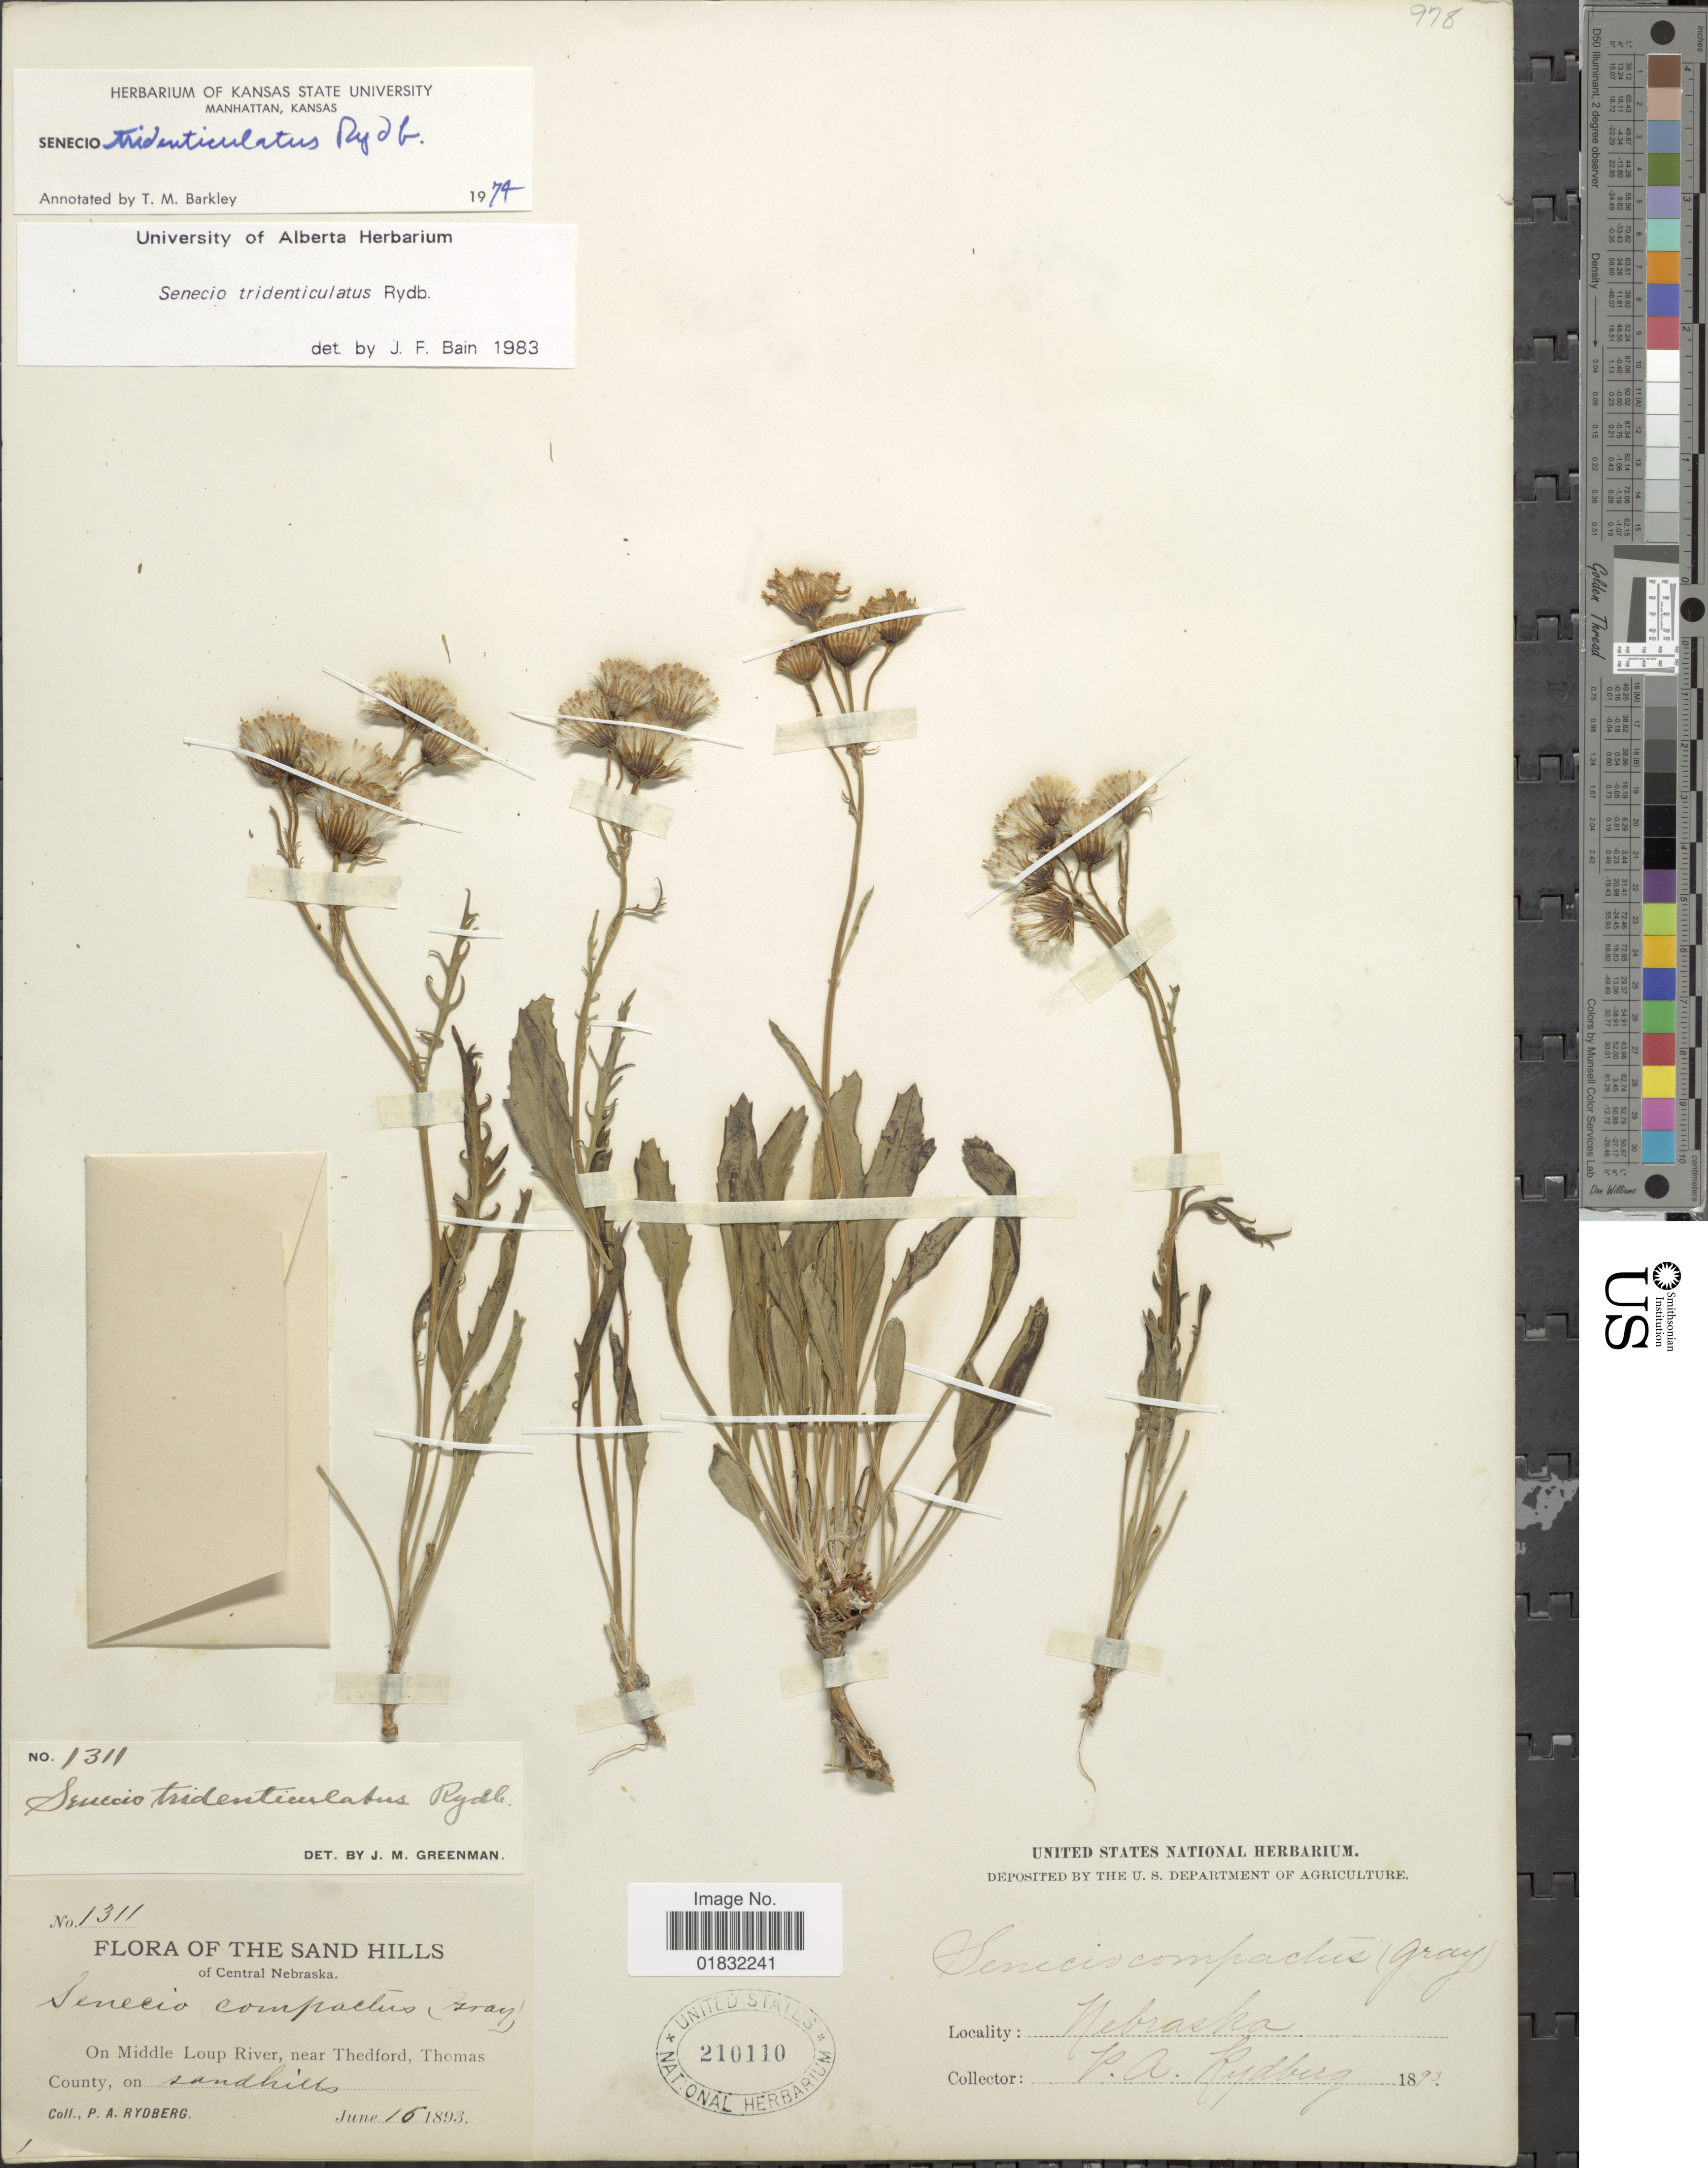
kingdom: Plantae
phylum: Tracheophyta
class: Magnoliopsida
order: Asterales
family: Asteraceae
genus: Packera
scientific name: Packera tridenticulata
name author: (Rydb.) W.A. Weber & Á. Löve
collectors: P. A. Rydberg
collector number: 1311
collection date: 1893-06-16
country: United States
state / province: Nebraska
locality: The Sandhills of Central Nebraska, On Middle Loup River, near Thedfprd, Thomas County, on sandhills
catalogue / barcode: US 210110